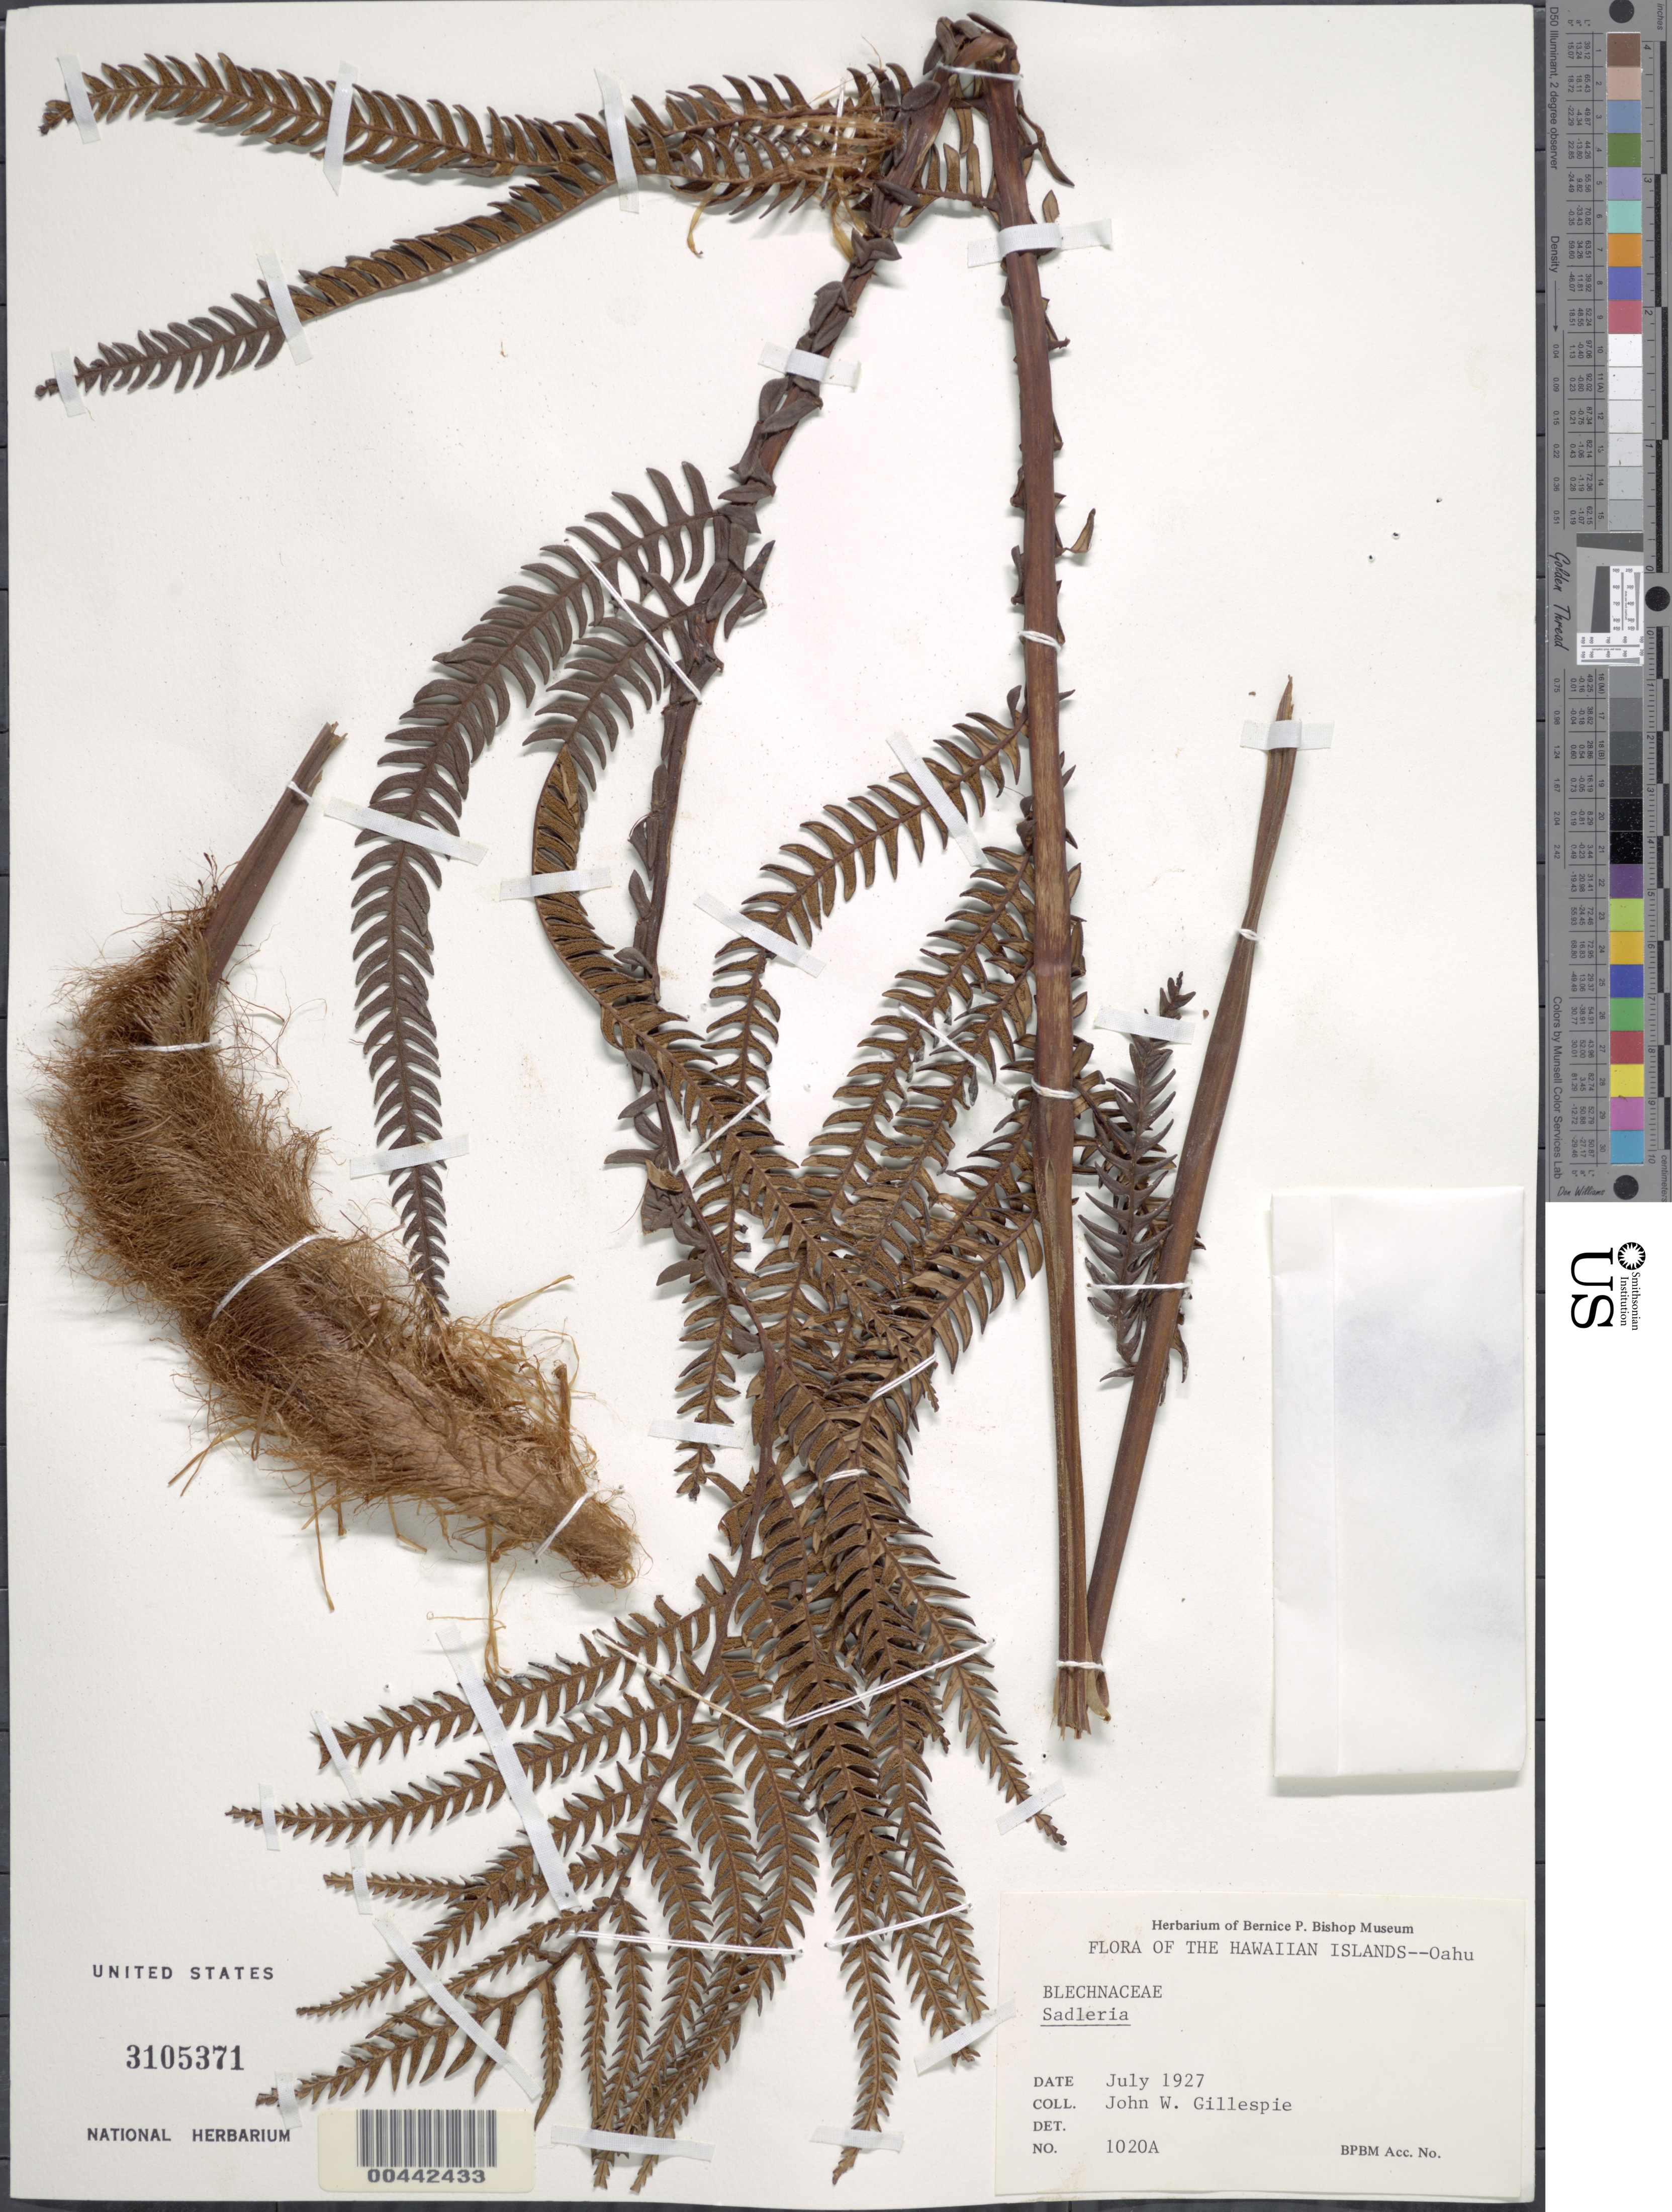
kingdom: Plantae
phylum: Tracheophyta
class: Polypodiopsida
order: Polypodiales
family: Blechnaceae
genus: Sadleria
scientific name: Sadleria cyatheoides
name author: Kaulf.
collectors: J. W. Gillespie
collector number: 1020a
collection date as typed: Jul 1927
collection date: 1927-07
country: United States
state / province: Hawaii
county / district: Honolulu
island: Oahu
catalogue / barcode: US 3105371